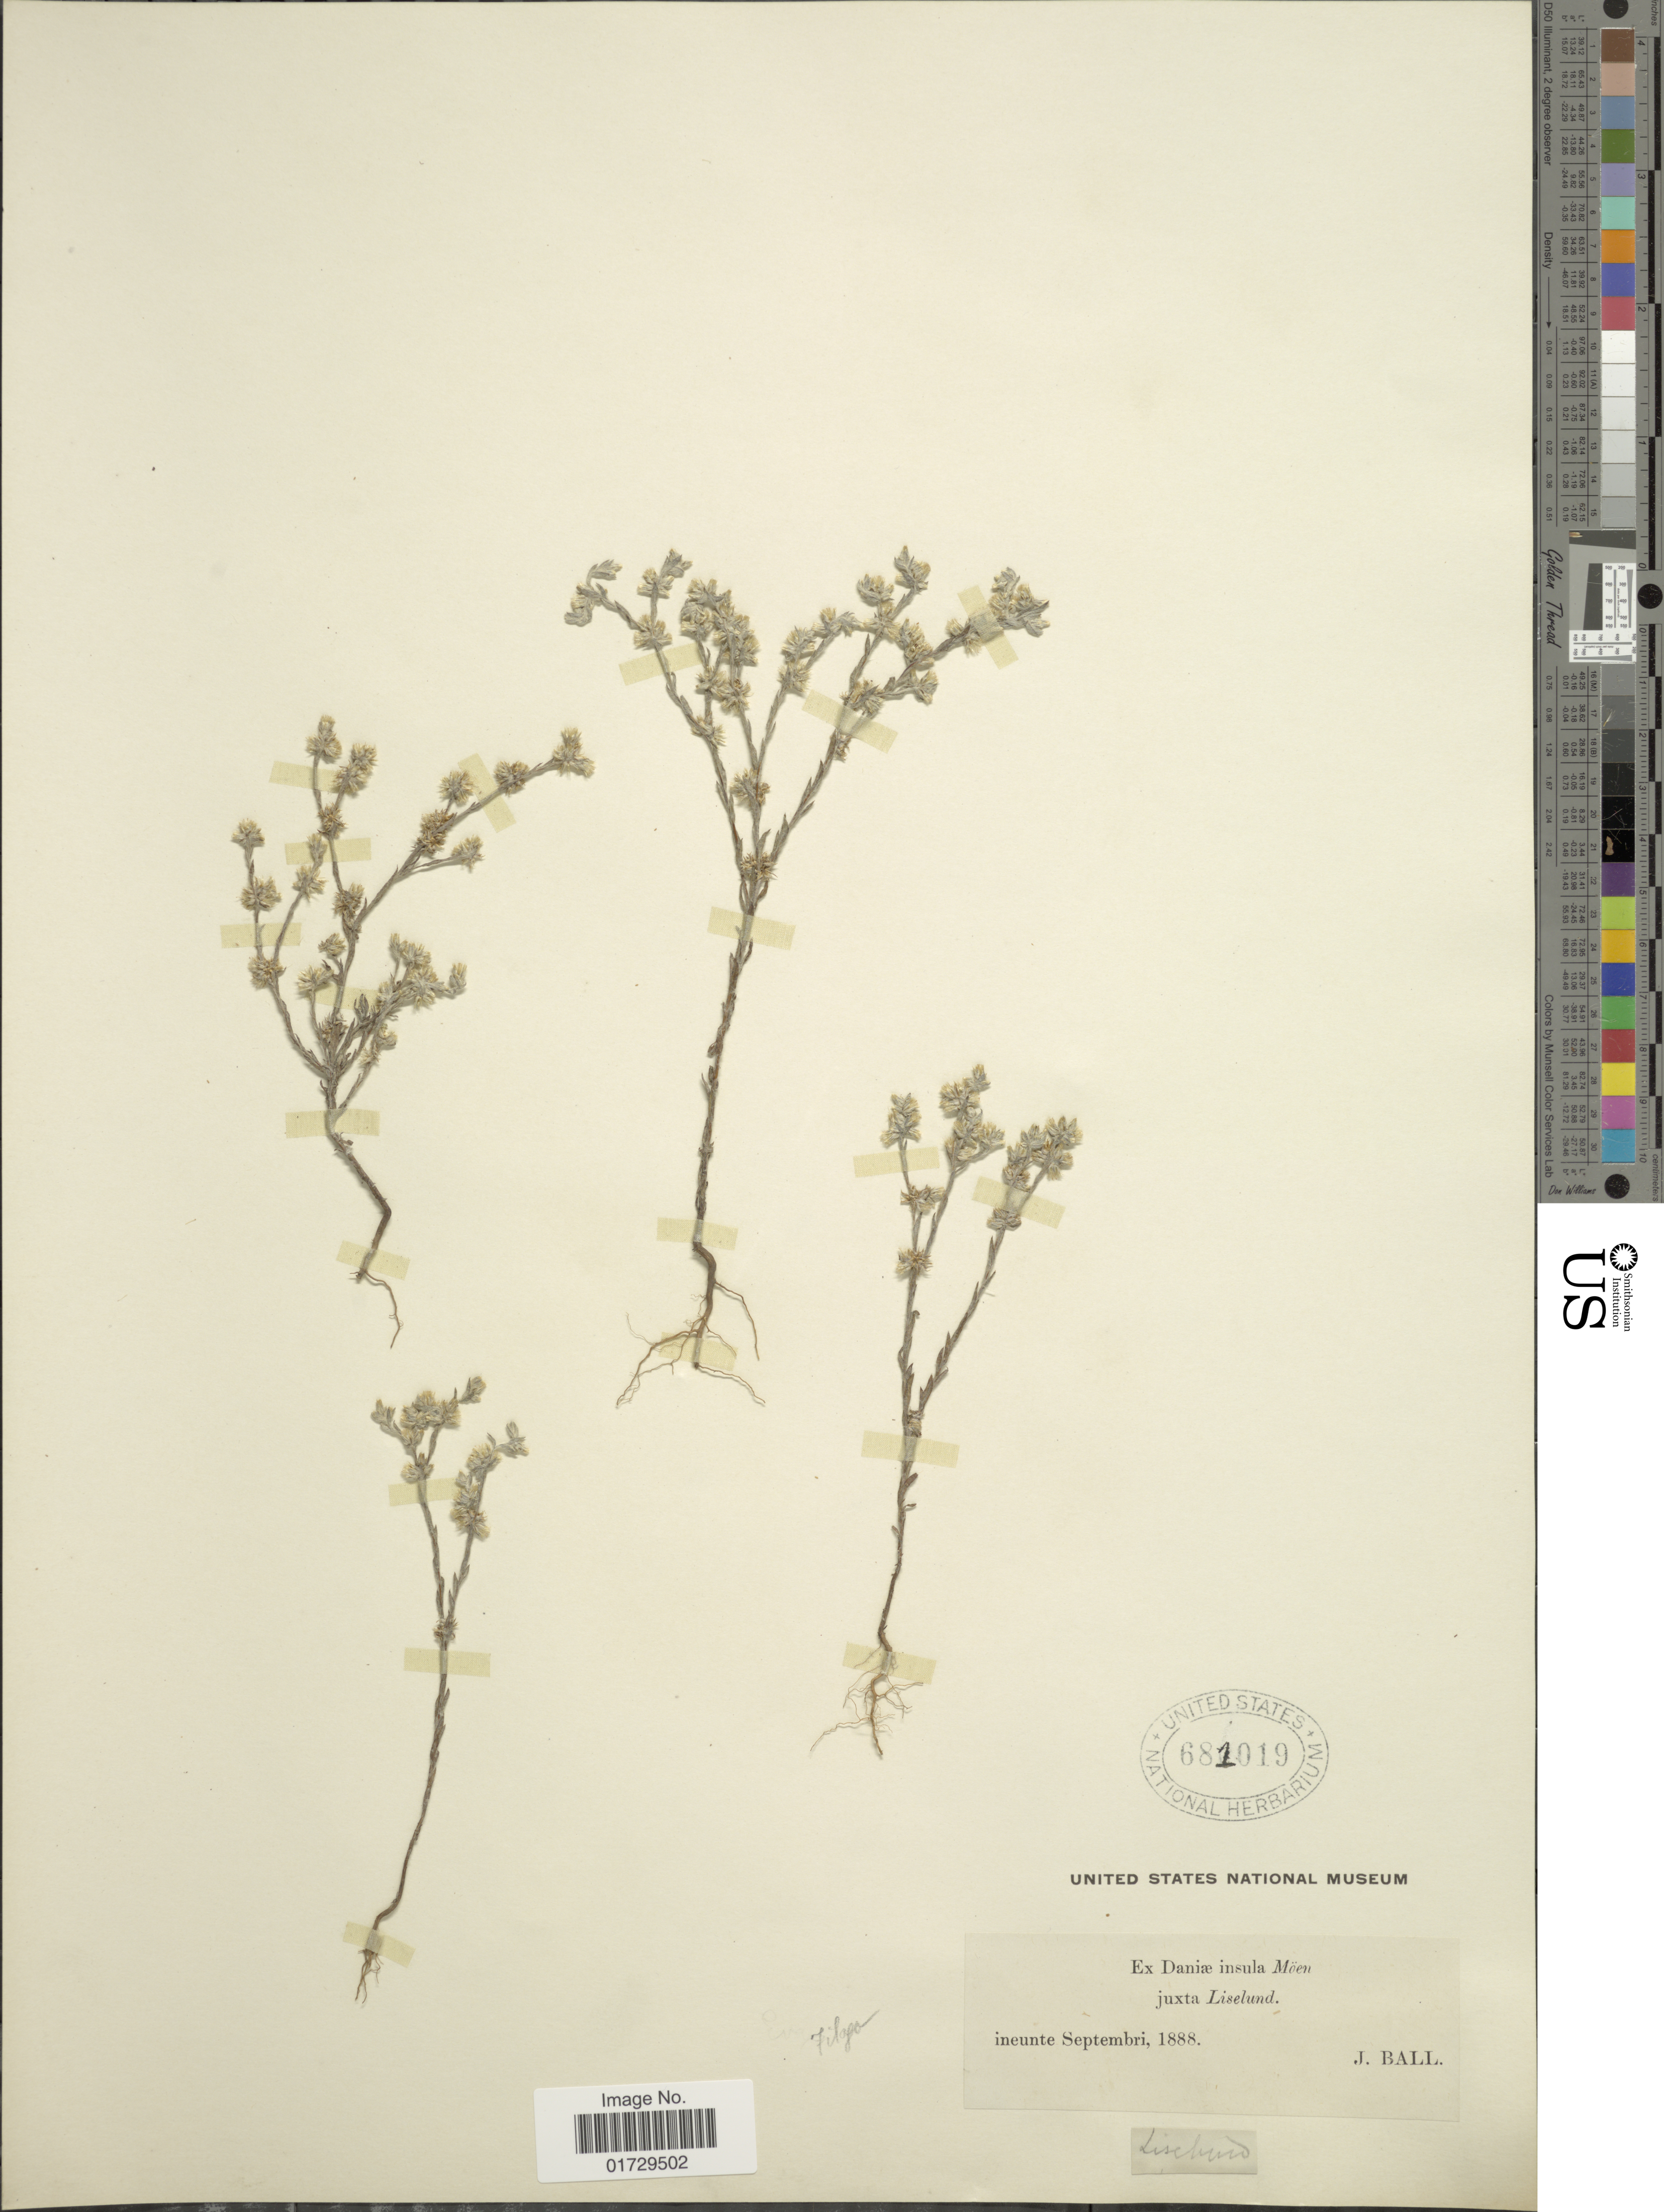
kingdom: Plantae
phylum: Tracheophyta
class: Magnoliopsida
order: Asterales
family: Asteraceae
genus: Filago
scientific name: Filago sp.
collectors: J. Ball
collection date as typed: ineunte Septembri, 1887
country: Denmark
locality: Juxta Liselund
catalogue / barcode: US 681019